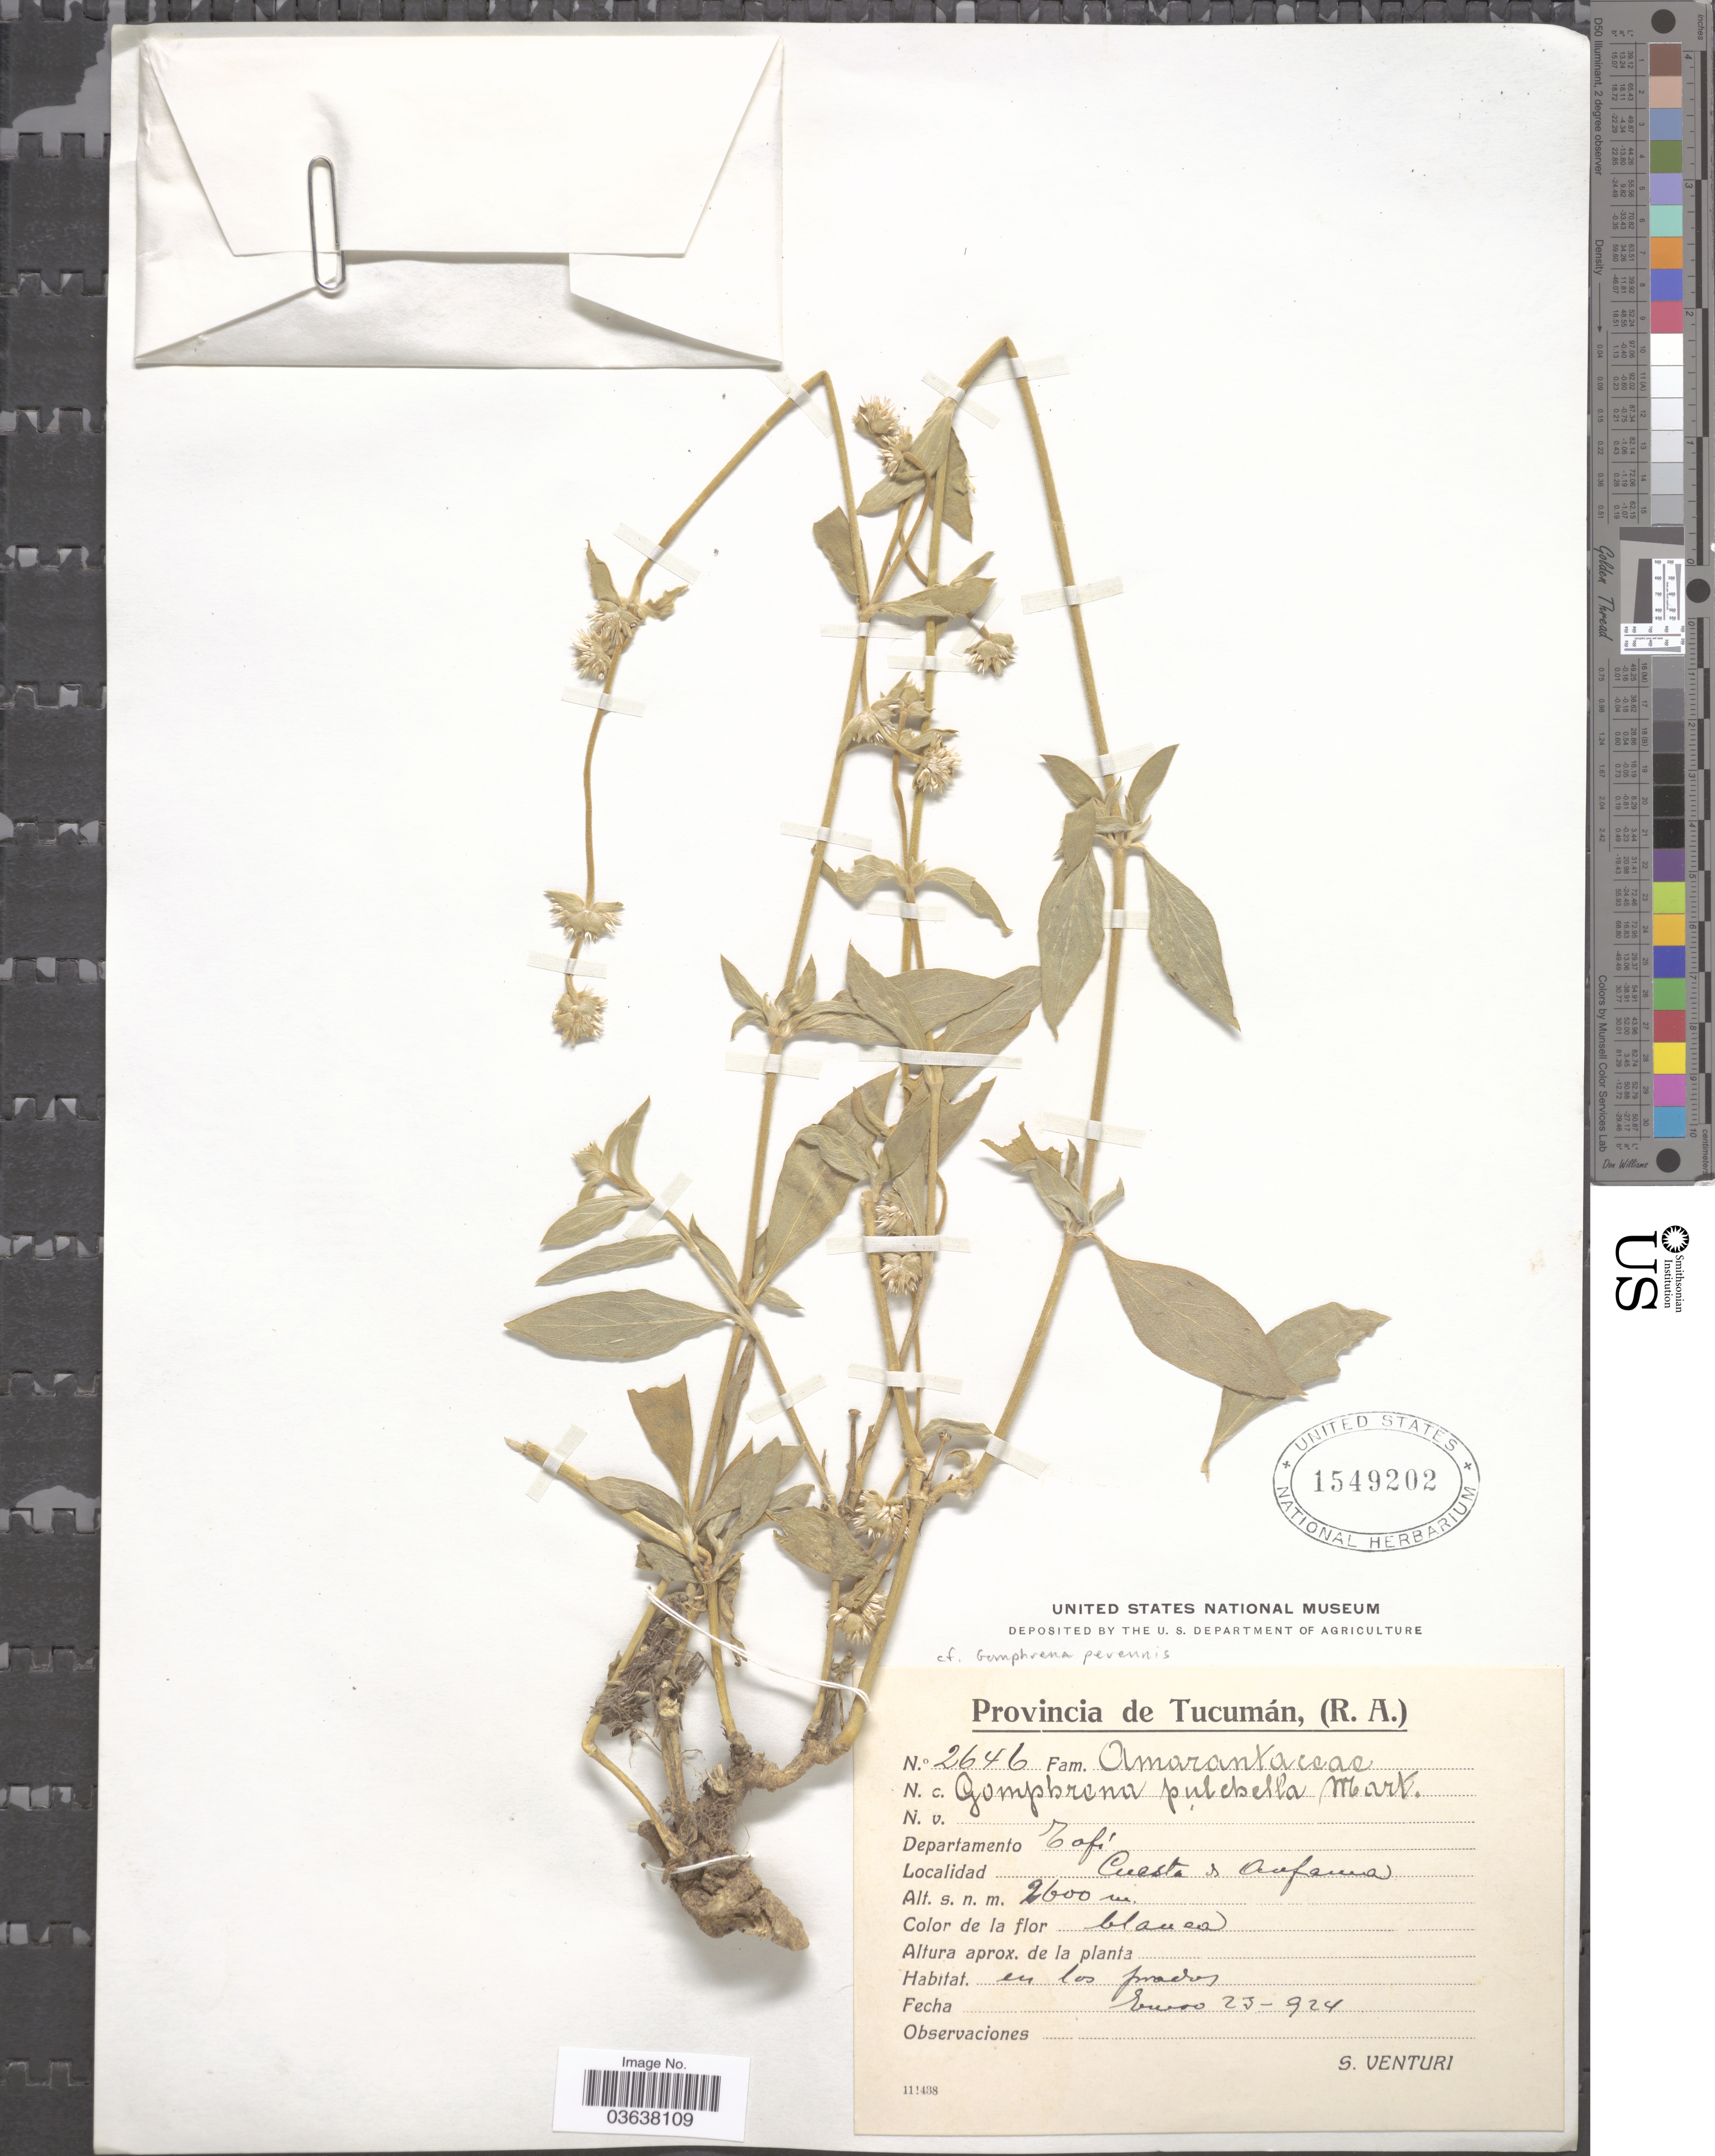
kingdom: Plantae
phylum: Tracheophyta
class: Magnoliopsida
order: Caryophyllales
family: Amaranthaceae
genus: Gomphrena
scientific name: Gomphrena perennis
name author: L.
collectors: S. Venturi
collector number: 2646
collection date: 1924-01-23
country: Argentina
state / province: Tucuman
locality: Departamento Tafi, Cuesta de Anfama.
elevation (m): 2600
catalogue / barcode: US 1549202